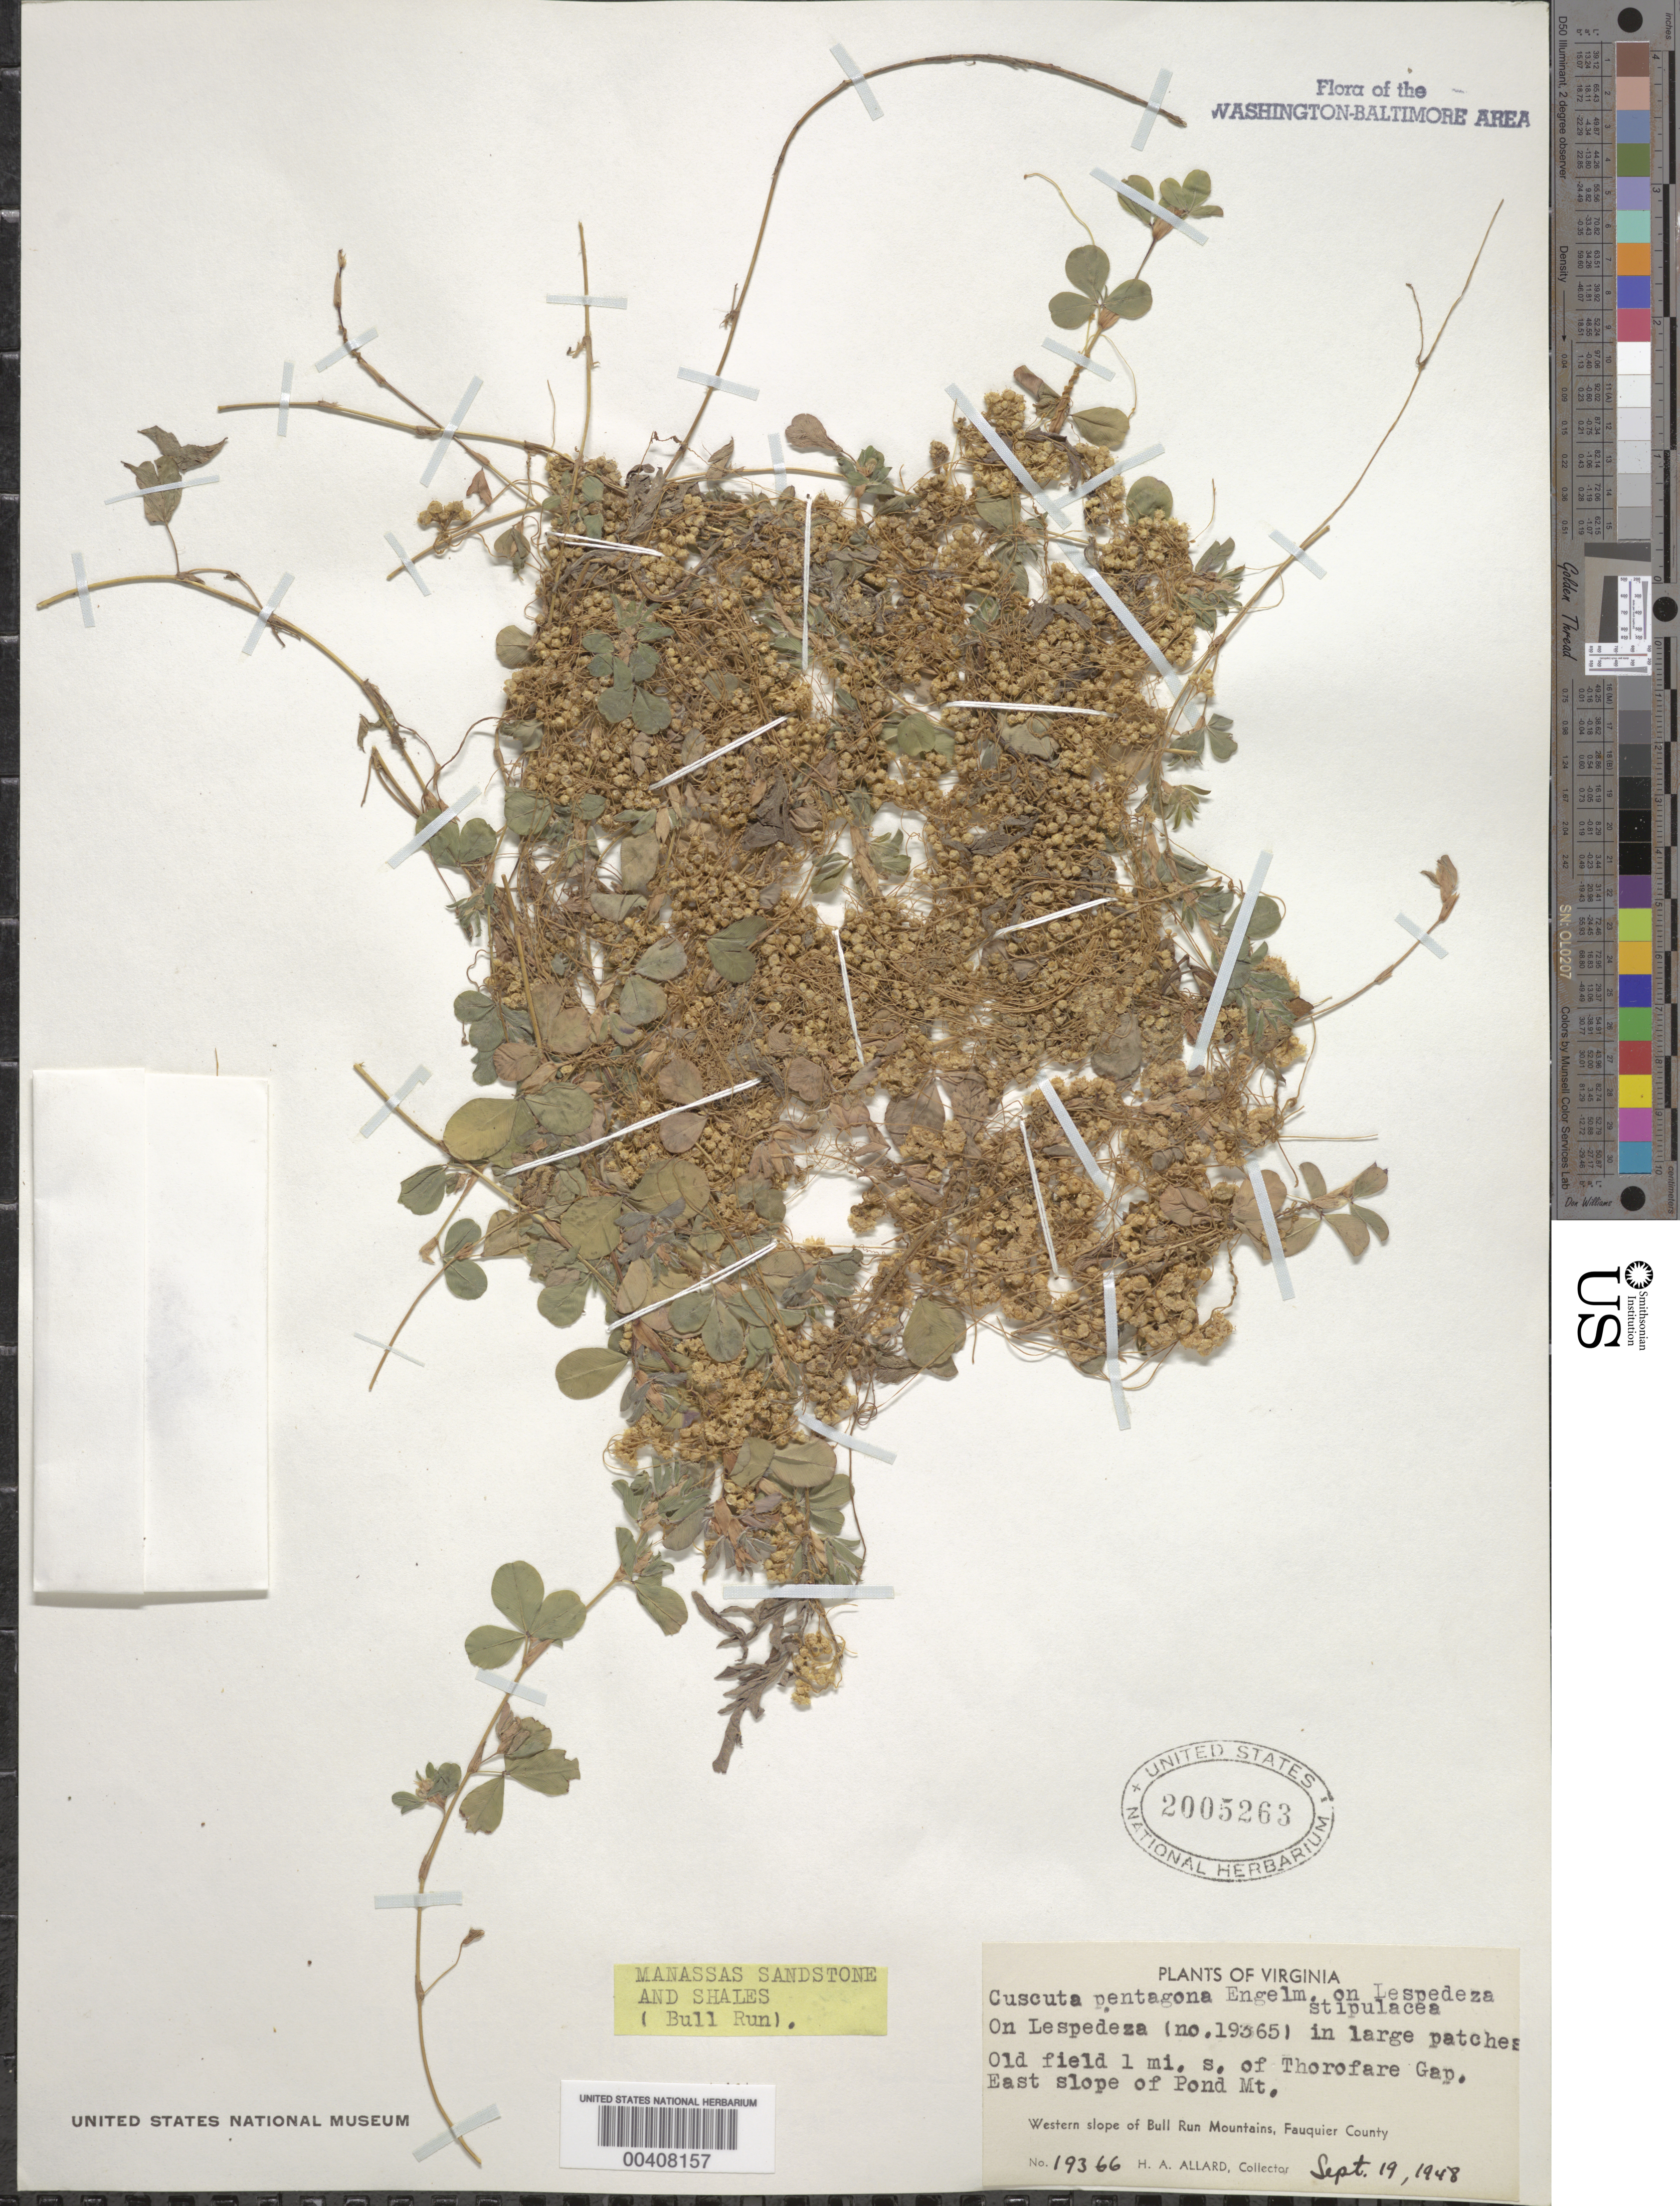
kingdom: Plantae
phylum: Tracheophyta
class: Magnoliopsida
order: Solanales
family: Convolvulaceae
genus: Cuscuta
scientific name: Cuscuta pentagona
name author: Engelm.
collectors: H. A. Allard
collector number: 19365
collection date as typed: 19 Sep 1948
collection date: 1948-09-19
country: United States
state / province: Virginia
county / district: Fauquier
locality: Western slope of Bull Run Mountains, 1 mi. S of Thorofare Gap, E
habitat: Manassas sandstone and shales, old field, on lespedeza stipulace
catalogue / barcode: US 2005263